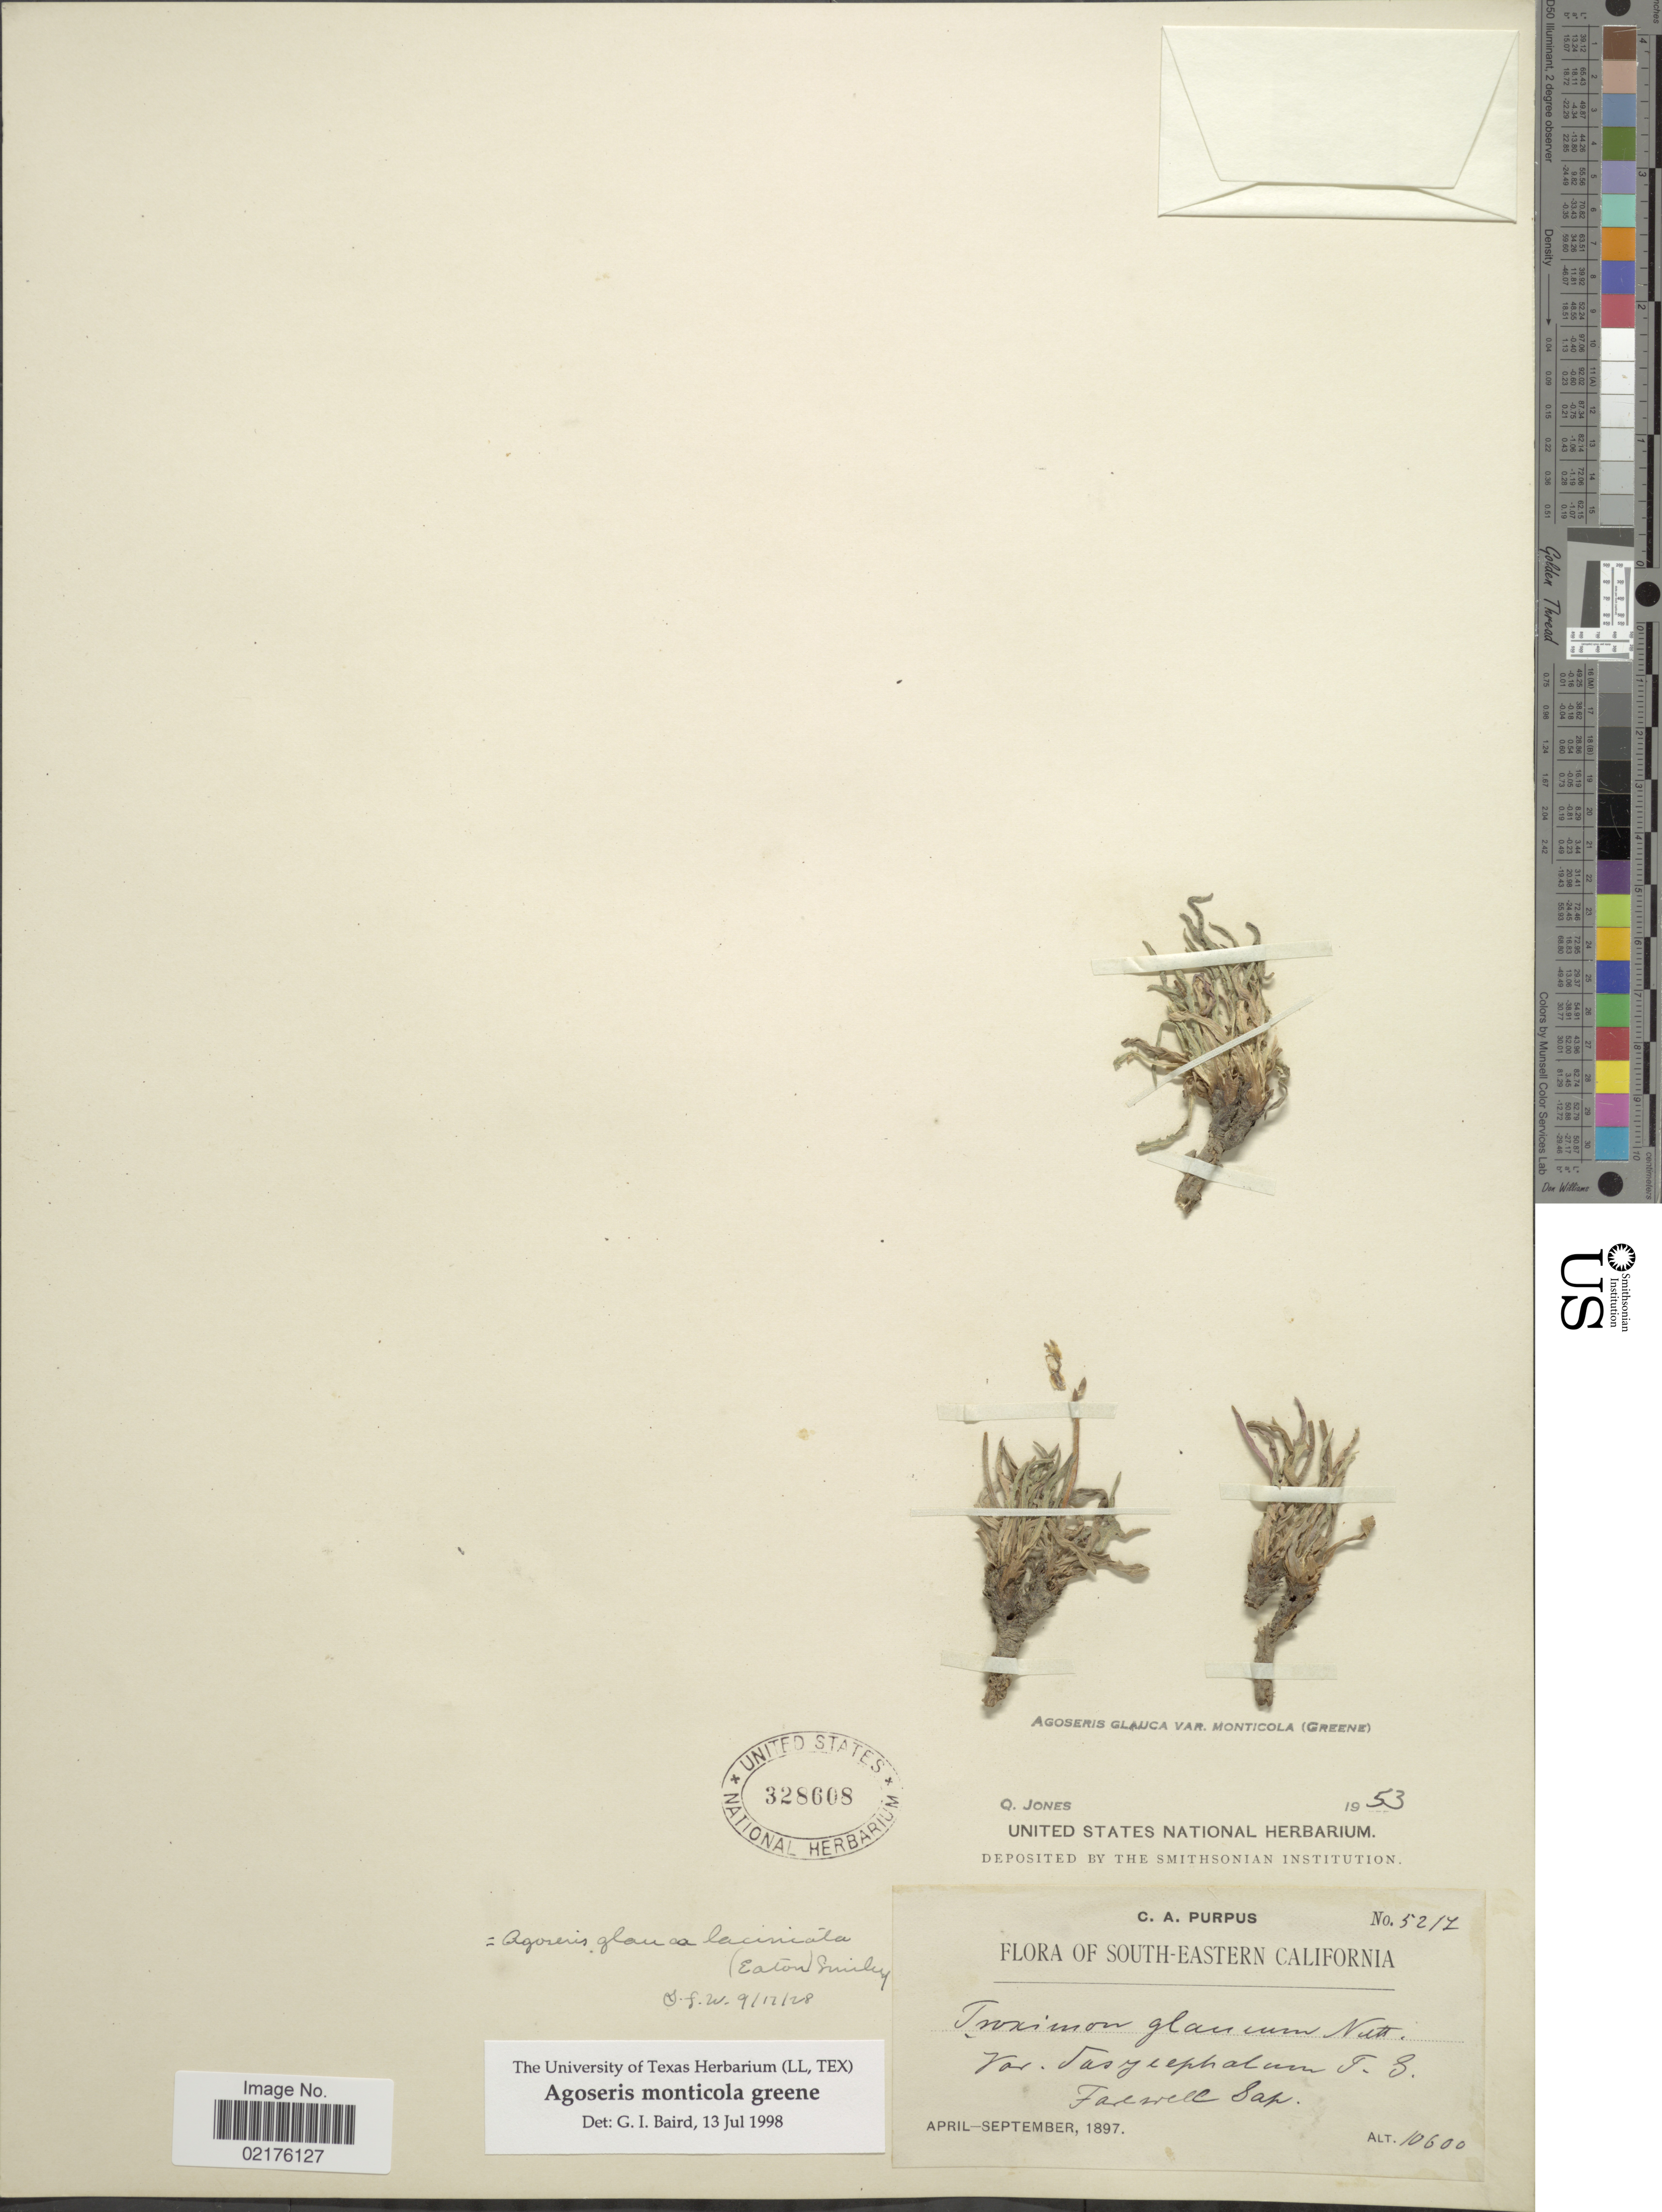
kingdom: Plantae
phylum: Tracheophyta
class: Magnoliopsida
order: Asterales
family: Asteraceae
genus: Agoseris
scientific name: Agoseris monticola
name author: Greene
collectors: C. A. Purpus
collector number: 5217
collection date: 1897-04/1897-09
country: United States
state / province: California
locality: South-Eastern California, Farewell Gap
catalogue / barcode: US 328608